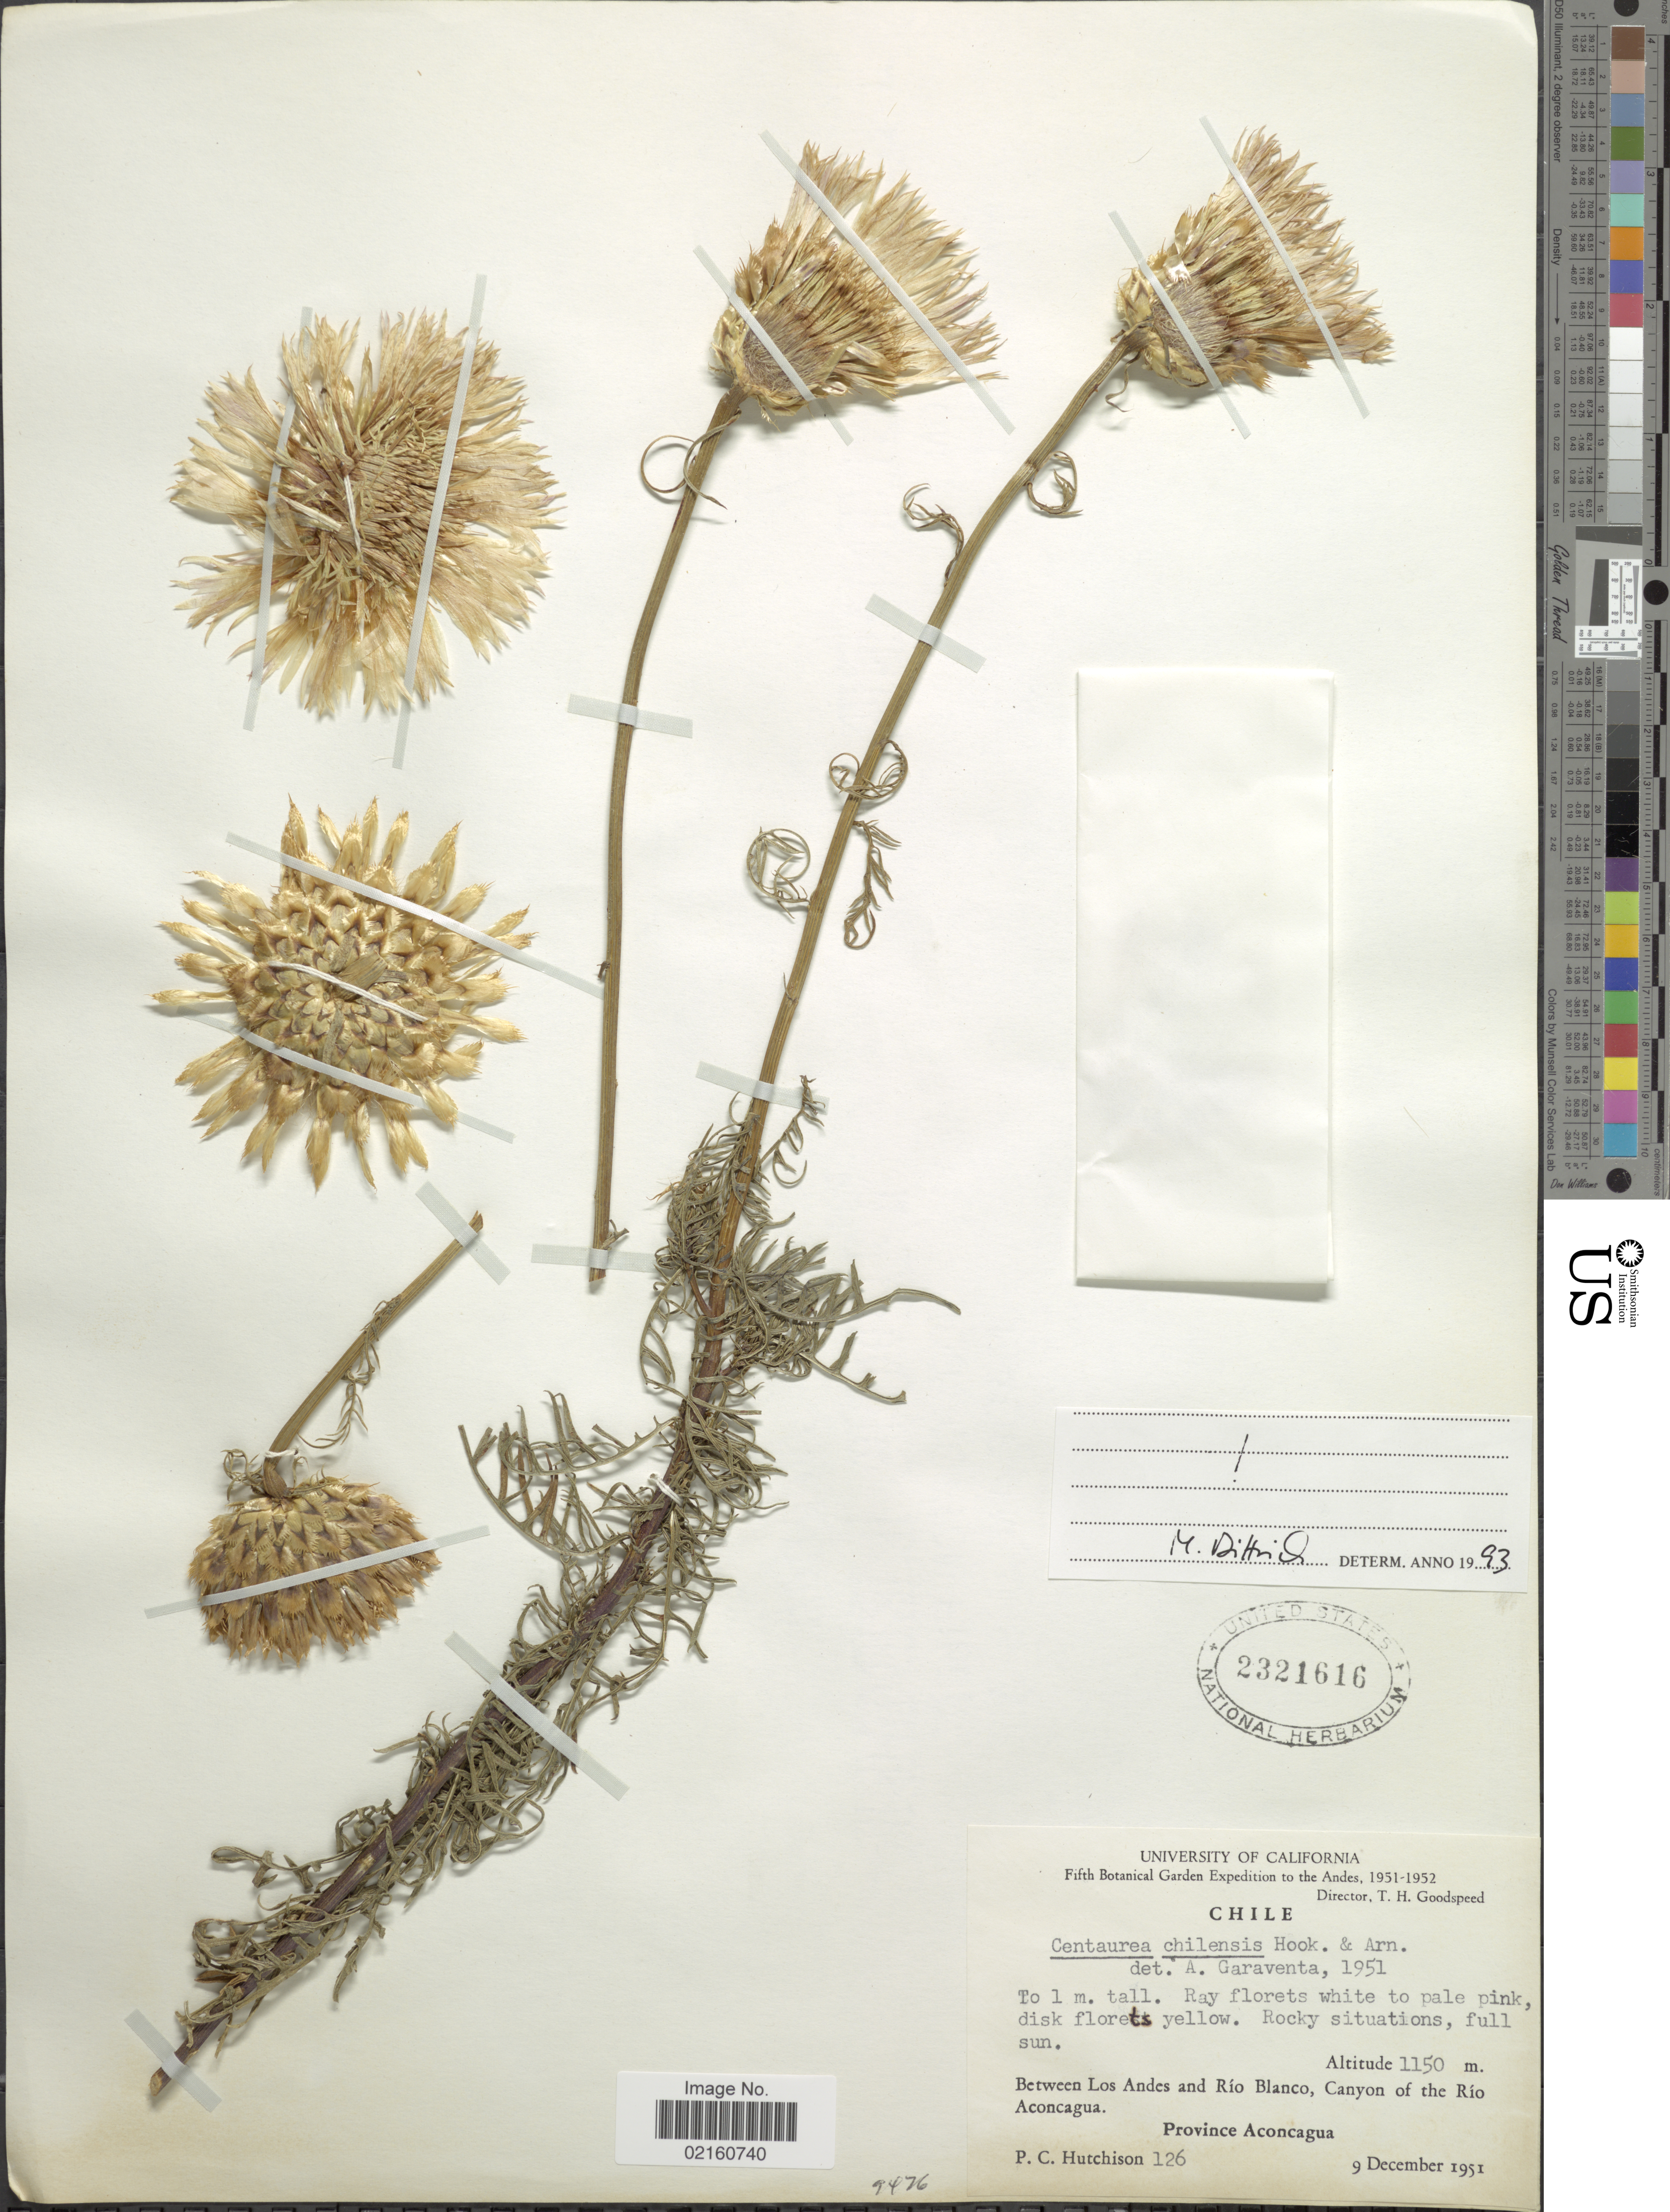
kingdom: Plantae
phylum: Tracheophyta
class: Magnoliopsida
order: Asterales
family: Asteraceae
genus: Centaurea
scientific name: Centaurea chilensis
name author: Bertero ex Hook. & Arn.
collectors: P. C. Hutchison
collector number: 126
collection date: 1951-12-09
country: Chile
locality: Andes, between Los Andes and Rio Blanco, Canyon of the Rio Aconcagua, Province Aconcagua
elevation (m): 1150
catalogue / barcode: US 2321616